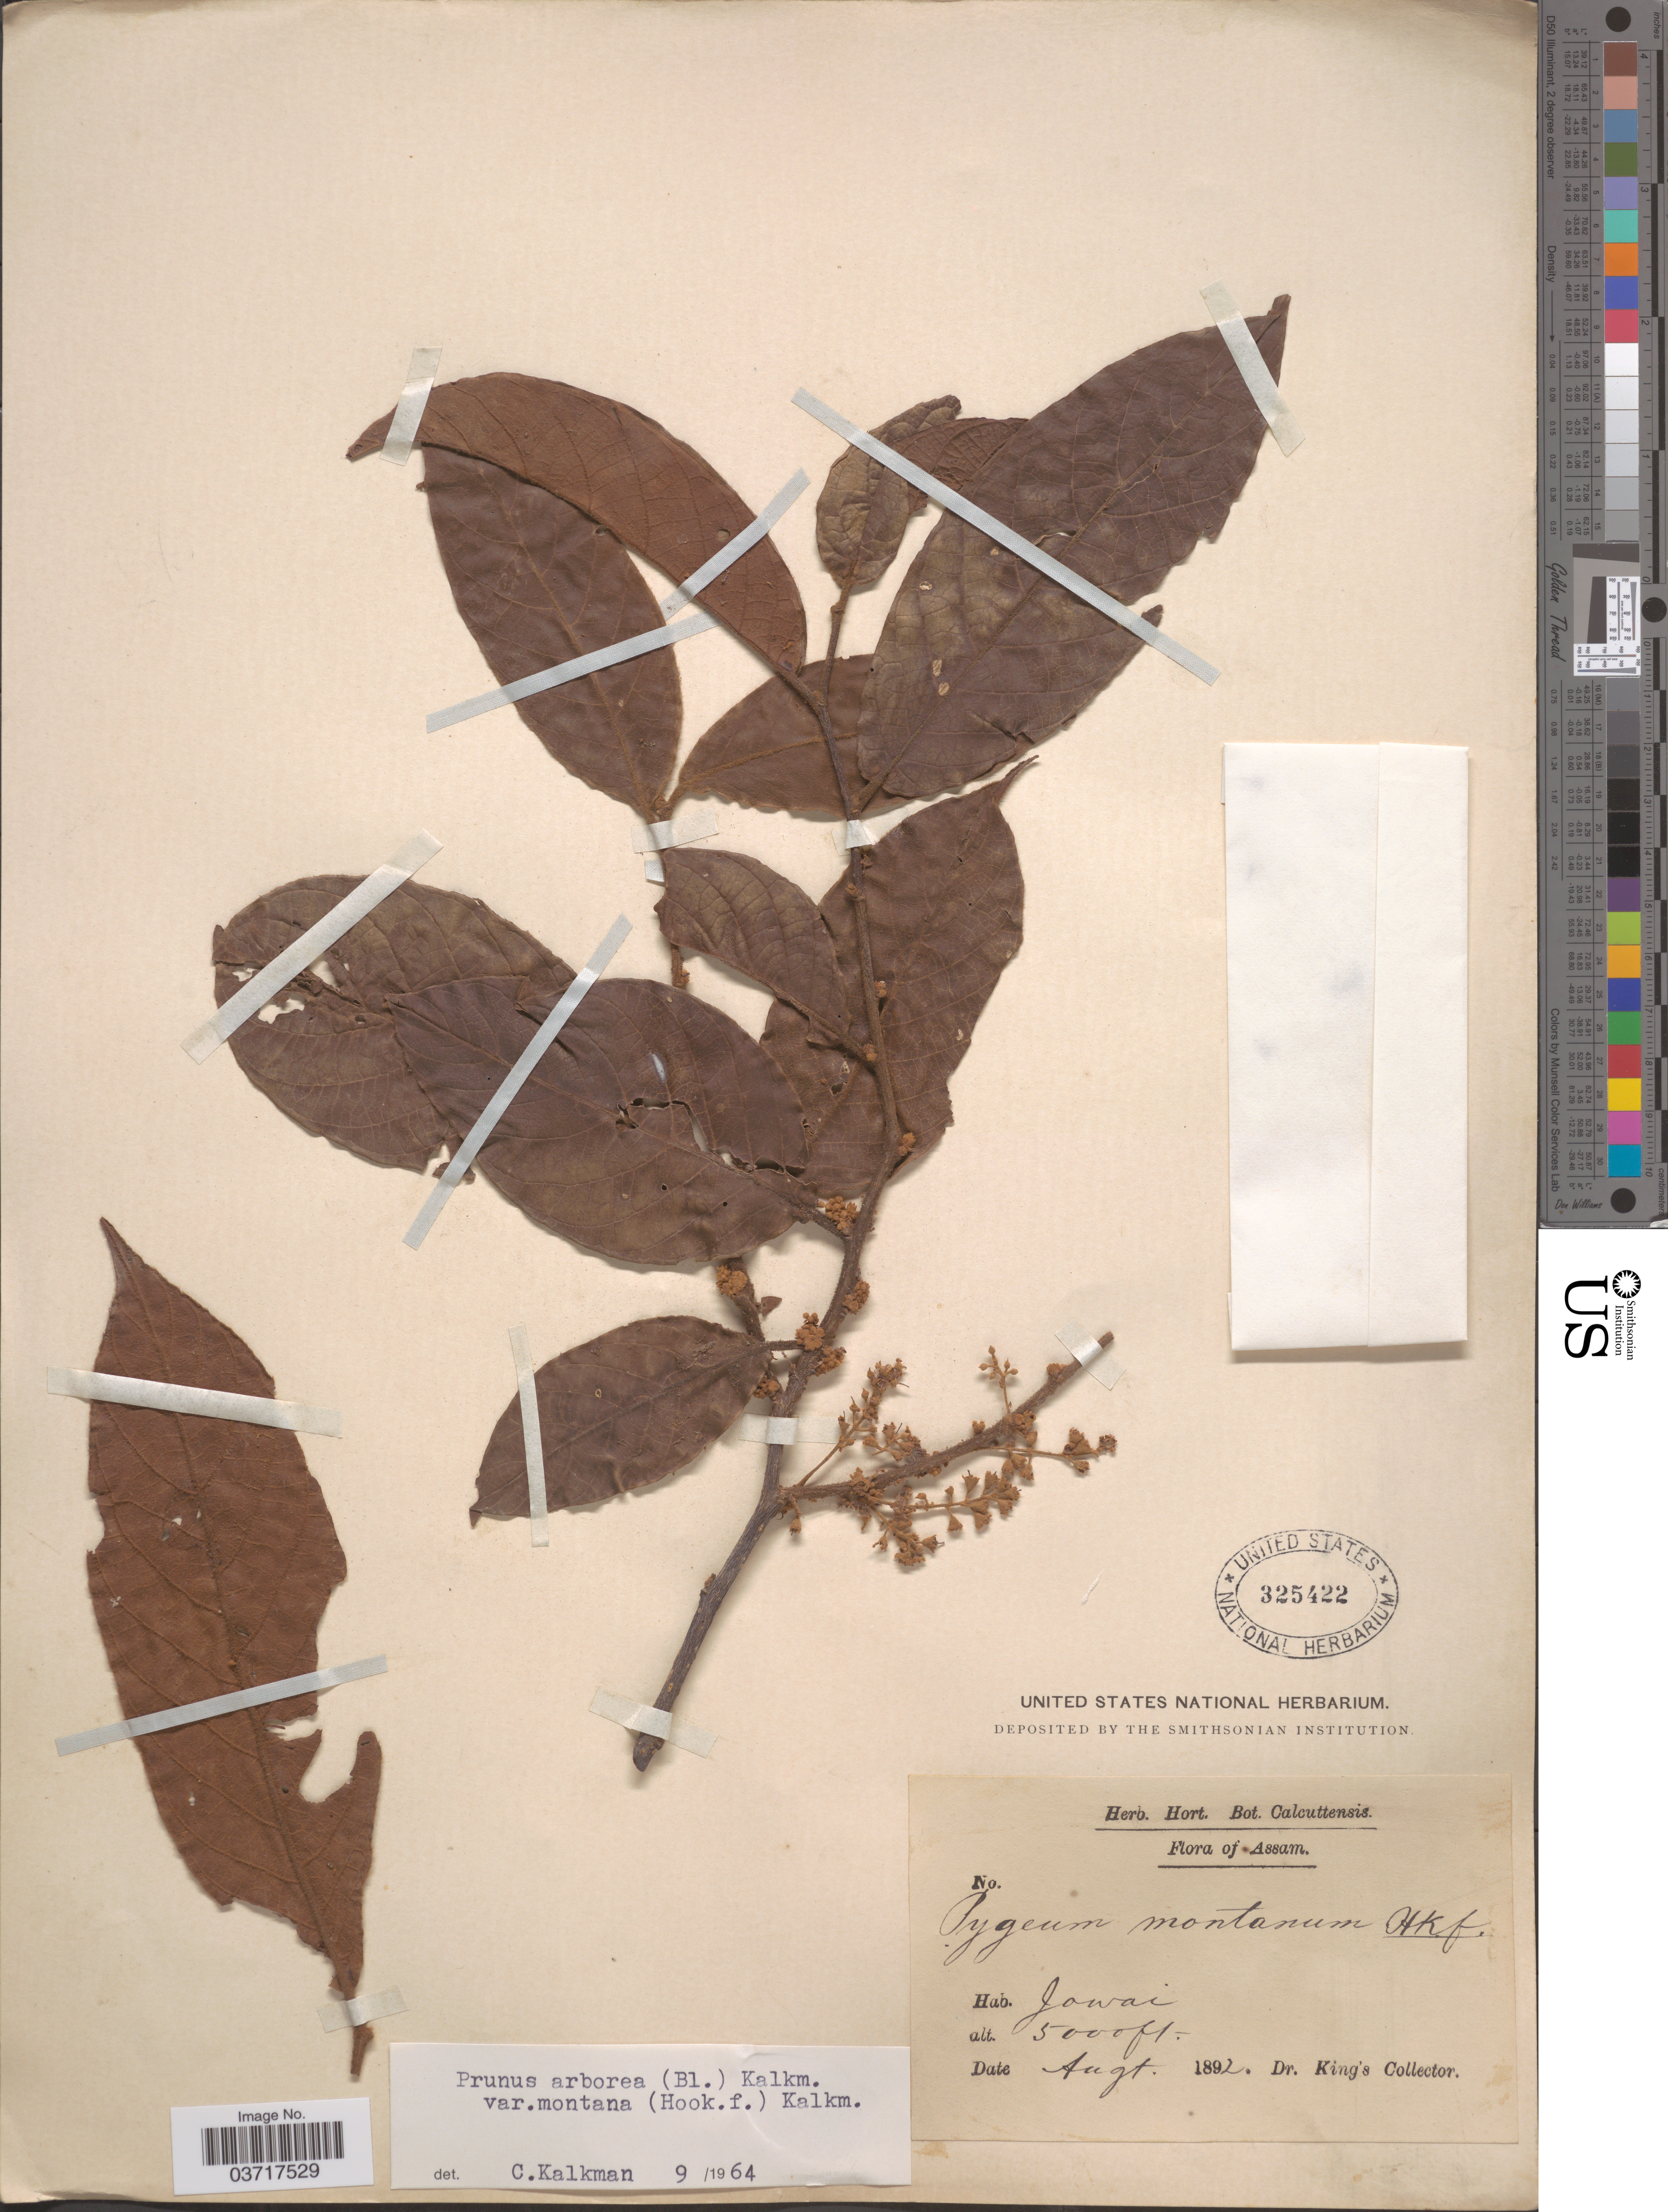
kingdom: Plantae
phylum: Tracheophyta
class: Magnoliopsida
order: Rosales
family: Rosaceae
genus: Prunus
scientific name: Prunus arborea var. montana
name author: (Hook. f.) Kalkman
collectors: G. King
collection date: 1892-08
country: India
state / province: Assam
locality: Jowai.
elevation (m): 1524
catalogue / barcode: US 325422